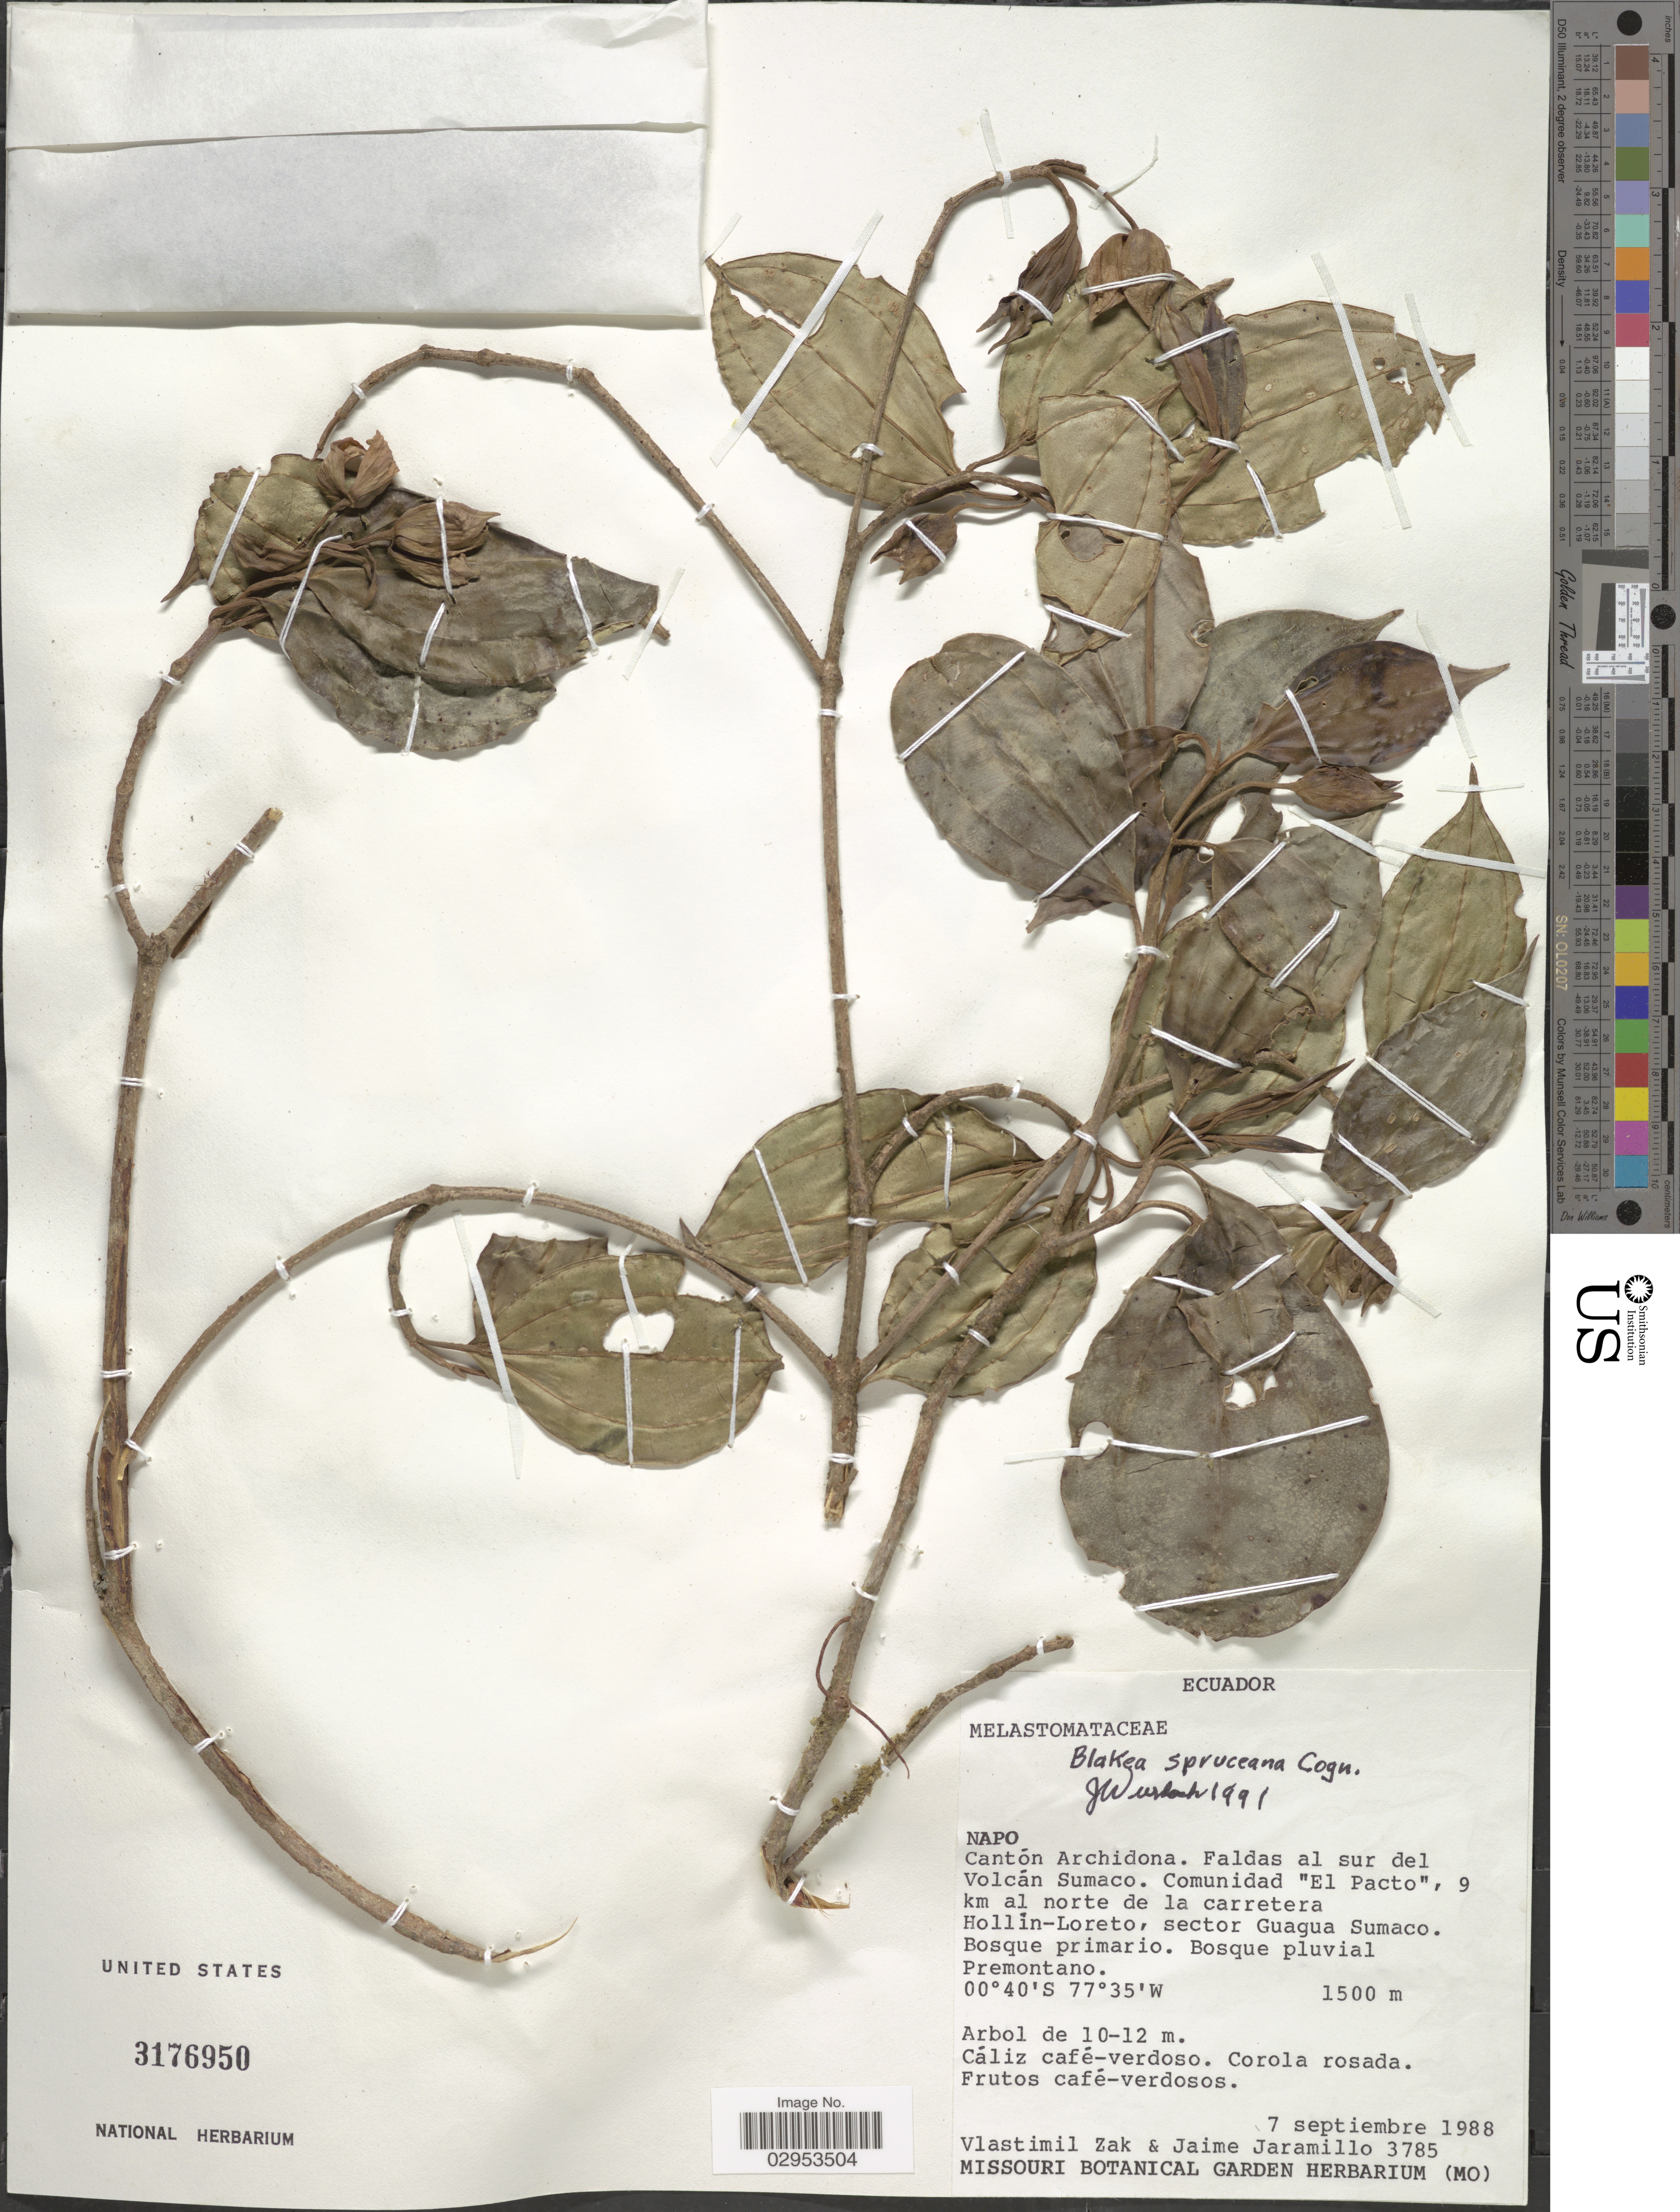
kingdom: Plantae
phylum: Tracheophyta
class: Magnoliopsida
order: Myrtales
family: Melastomataceae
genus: Blakea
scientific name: Blakea spruceana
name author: Cogn.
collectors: V. Zak & J. Jaramillo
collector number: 3785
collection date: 1988-09-07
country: Ecuador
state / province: Napo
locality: Cantón Archidona. Faldas al sur del Volcán Sumaco. Comunidad "El Pacto", 9 km al norte de la carretera Hollín-Loreto, sector Guagua Sumaco.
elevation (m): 1500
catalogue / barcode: US 3176950